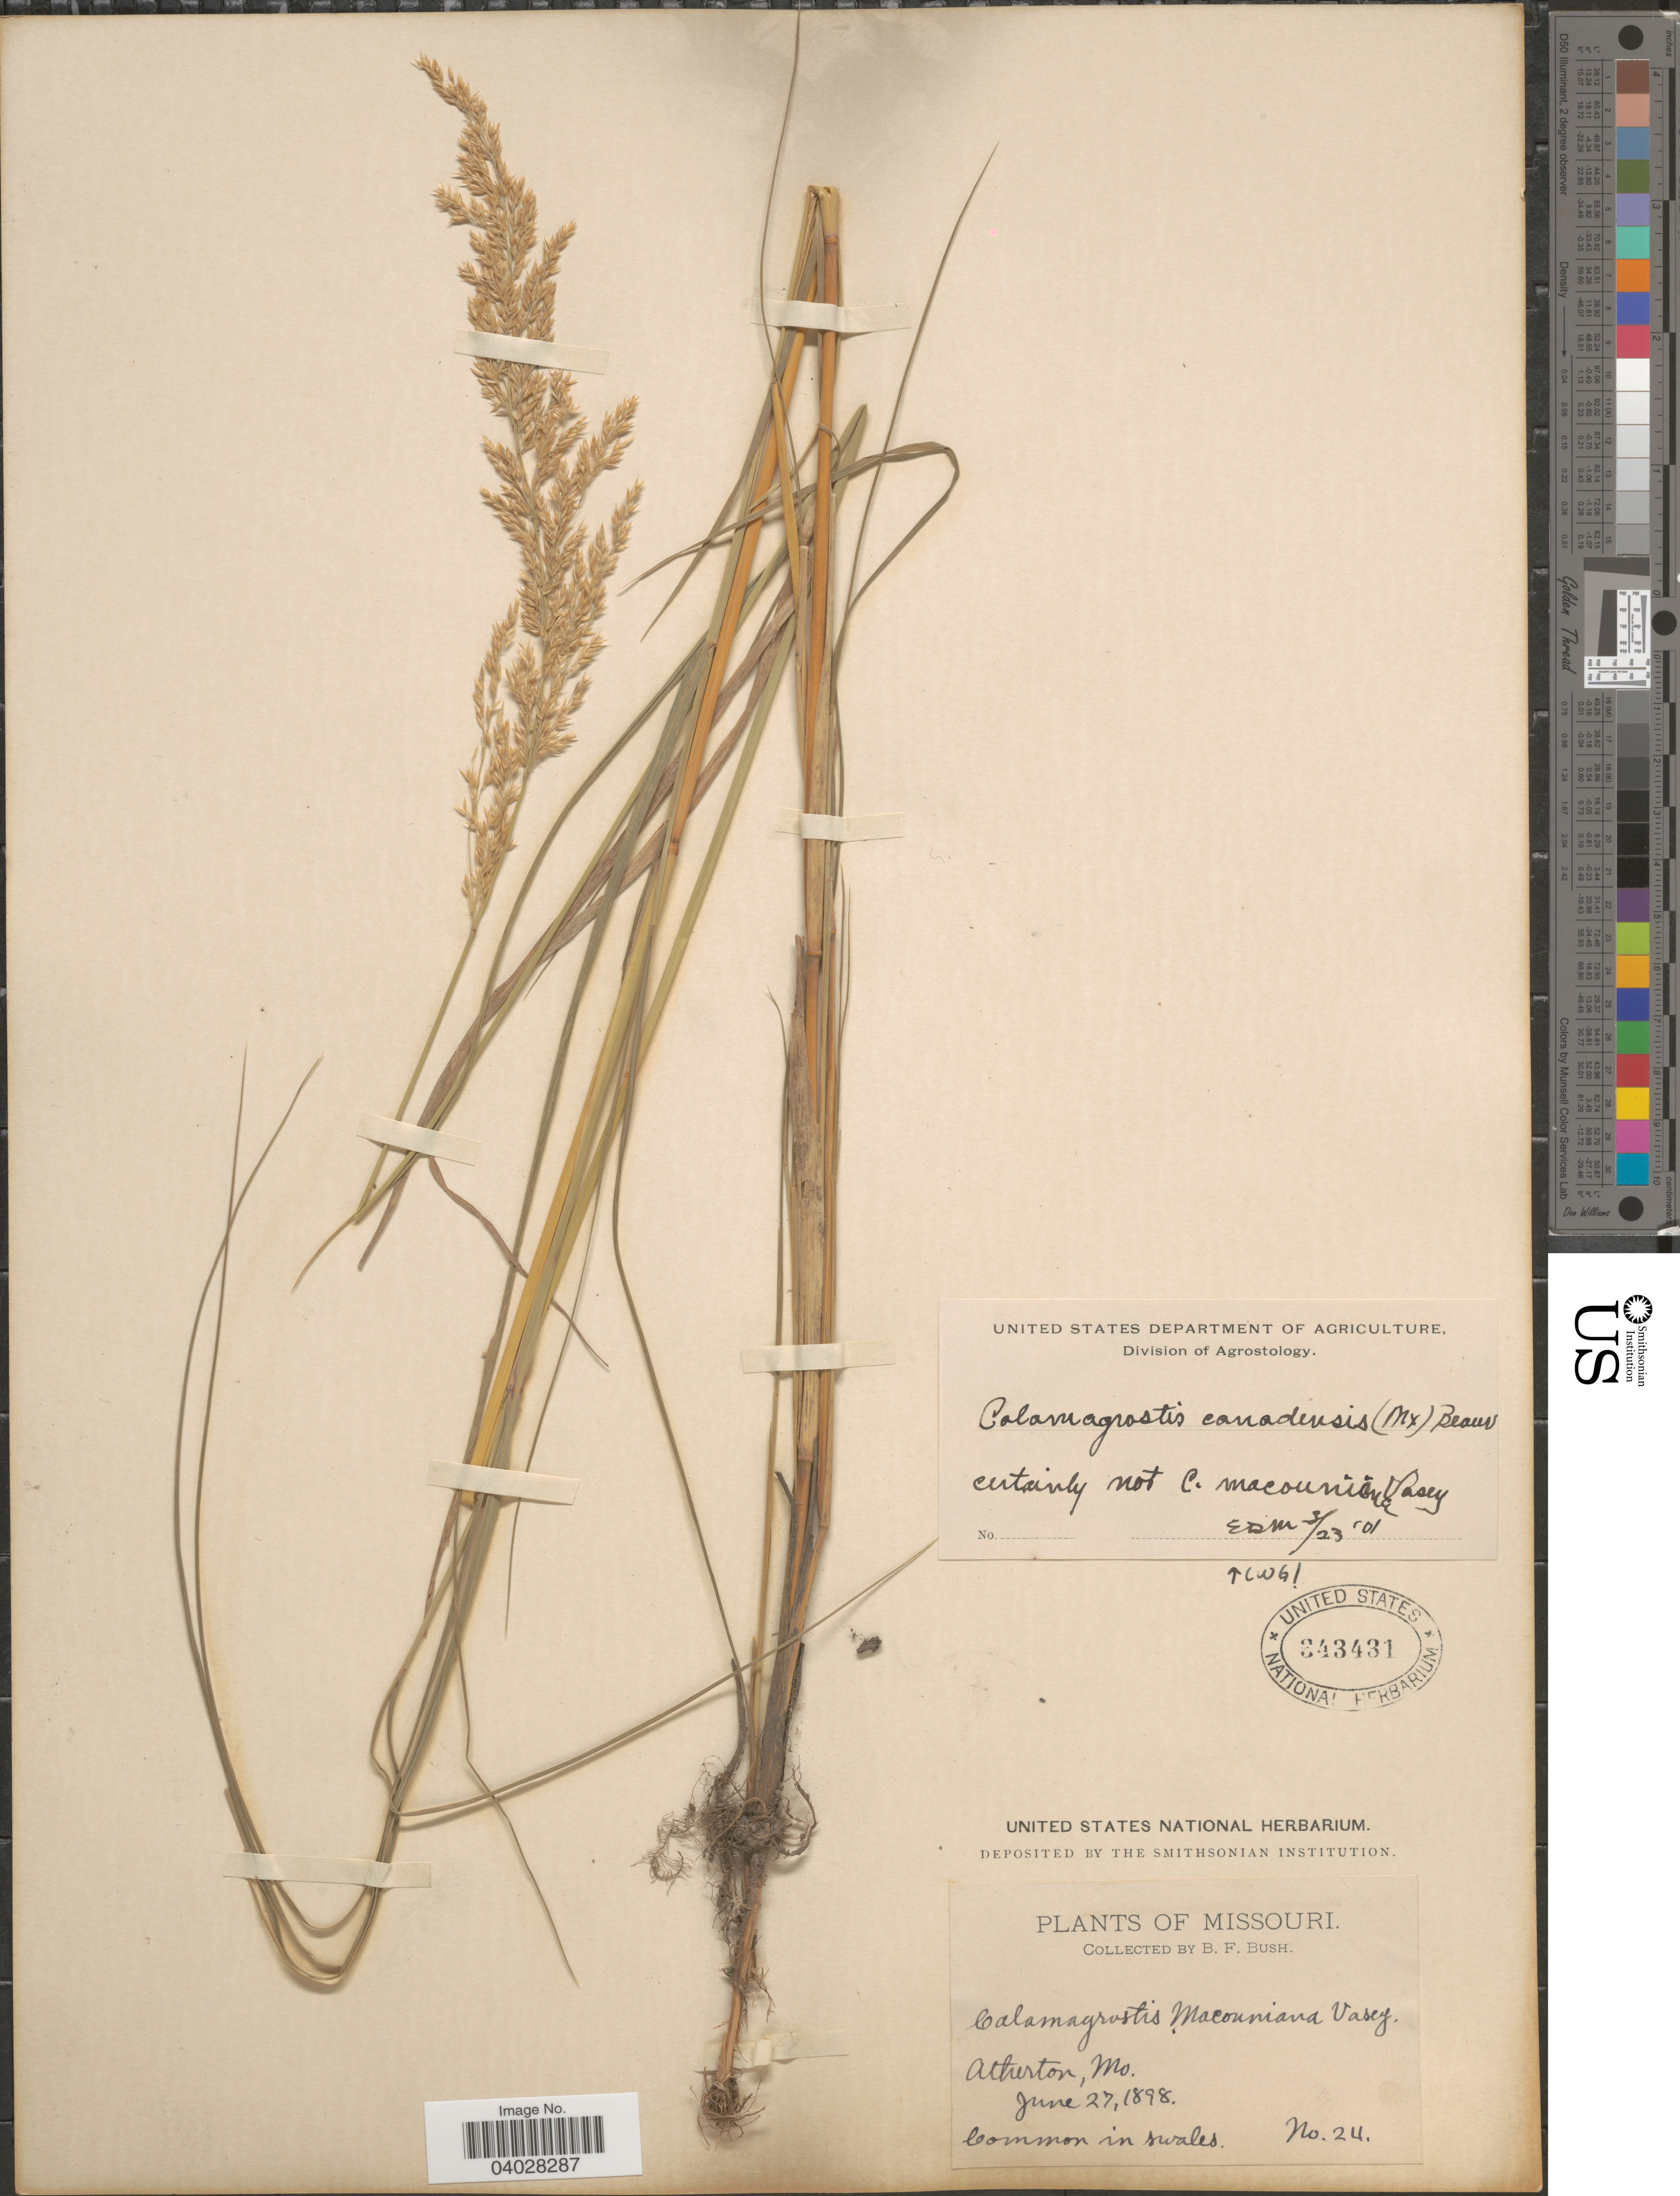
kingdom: Plantae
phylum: Tracheophyta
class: Liliopsida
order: Poales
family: Poaceae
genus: Calamagrostis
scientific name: Calamagrostis canadensis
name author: (Michx.) P. Beauv.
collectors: B. F. Bush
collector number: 24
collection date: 1898-06-27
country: United States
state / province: Missouri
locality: Atherton.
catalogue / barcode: US 343431